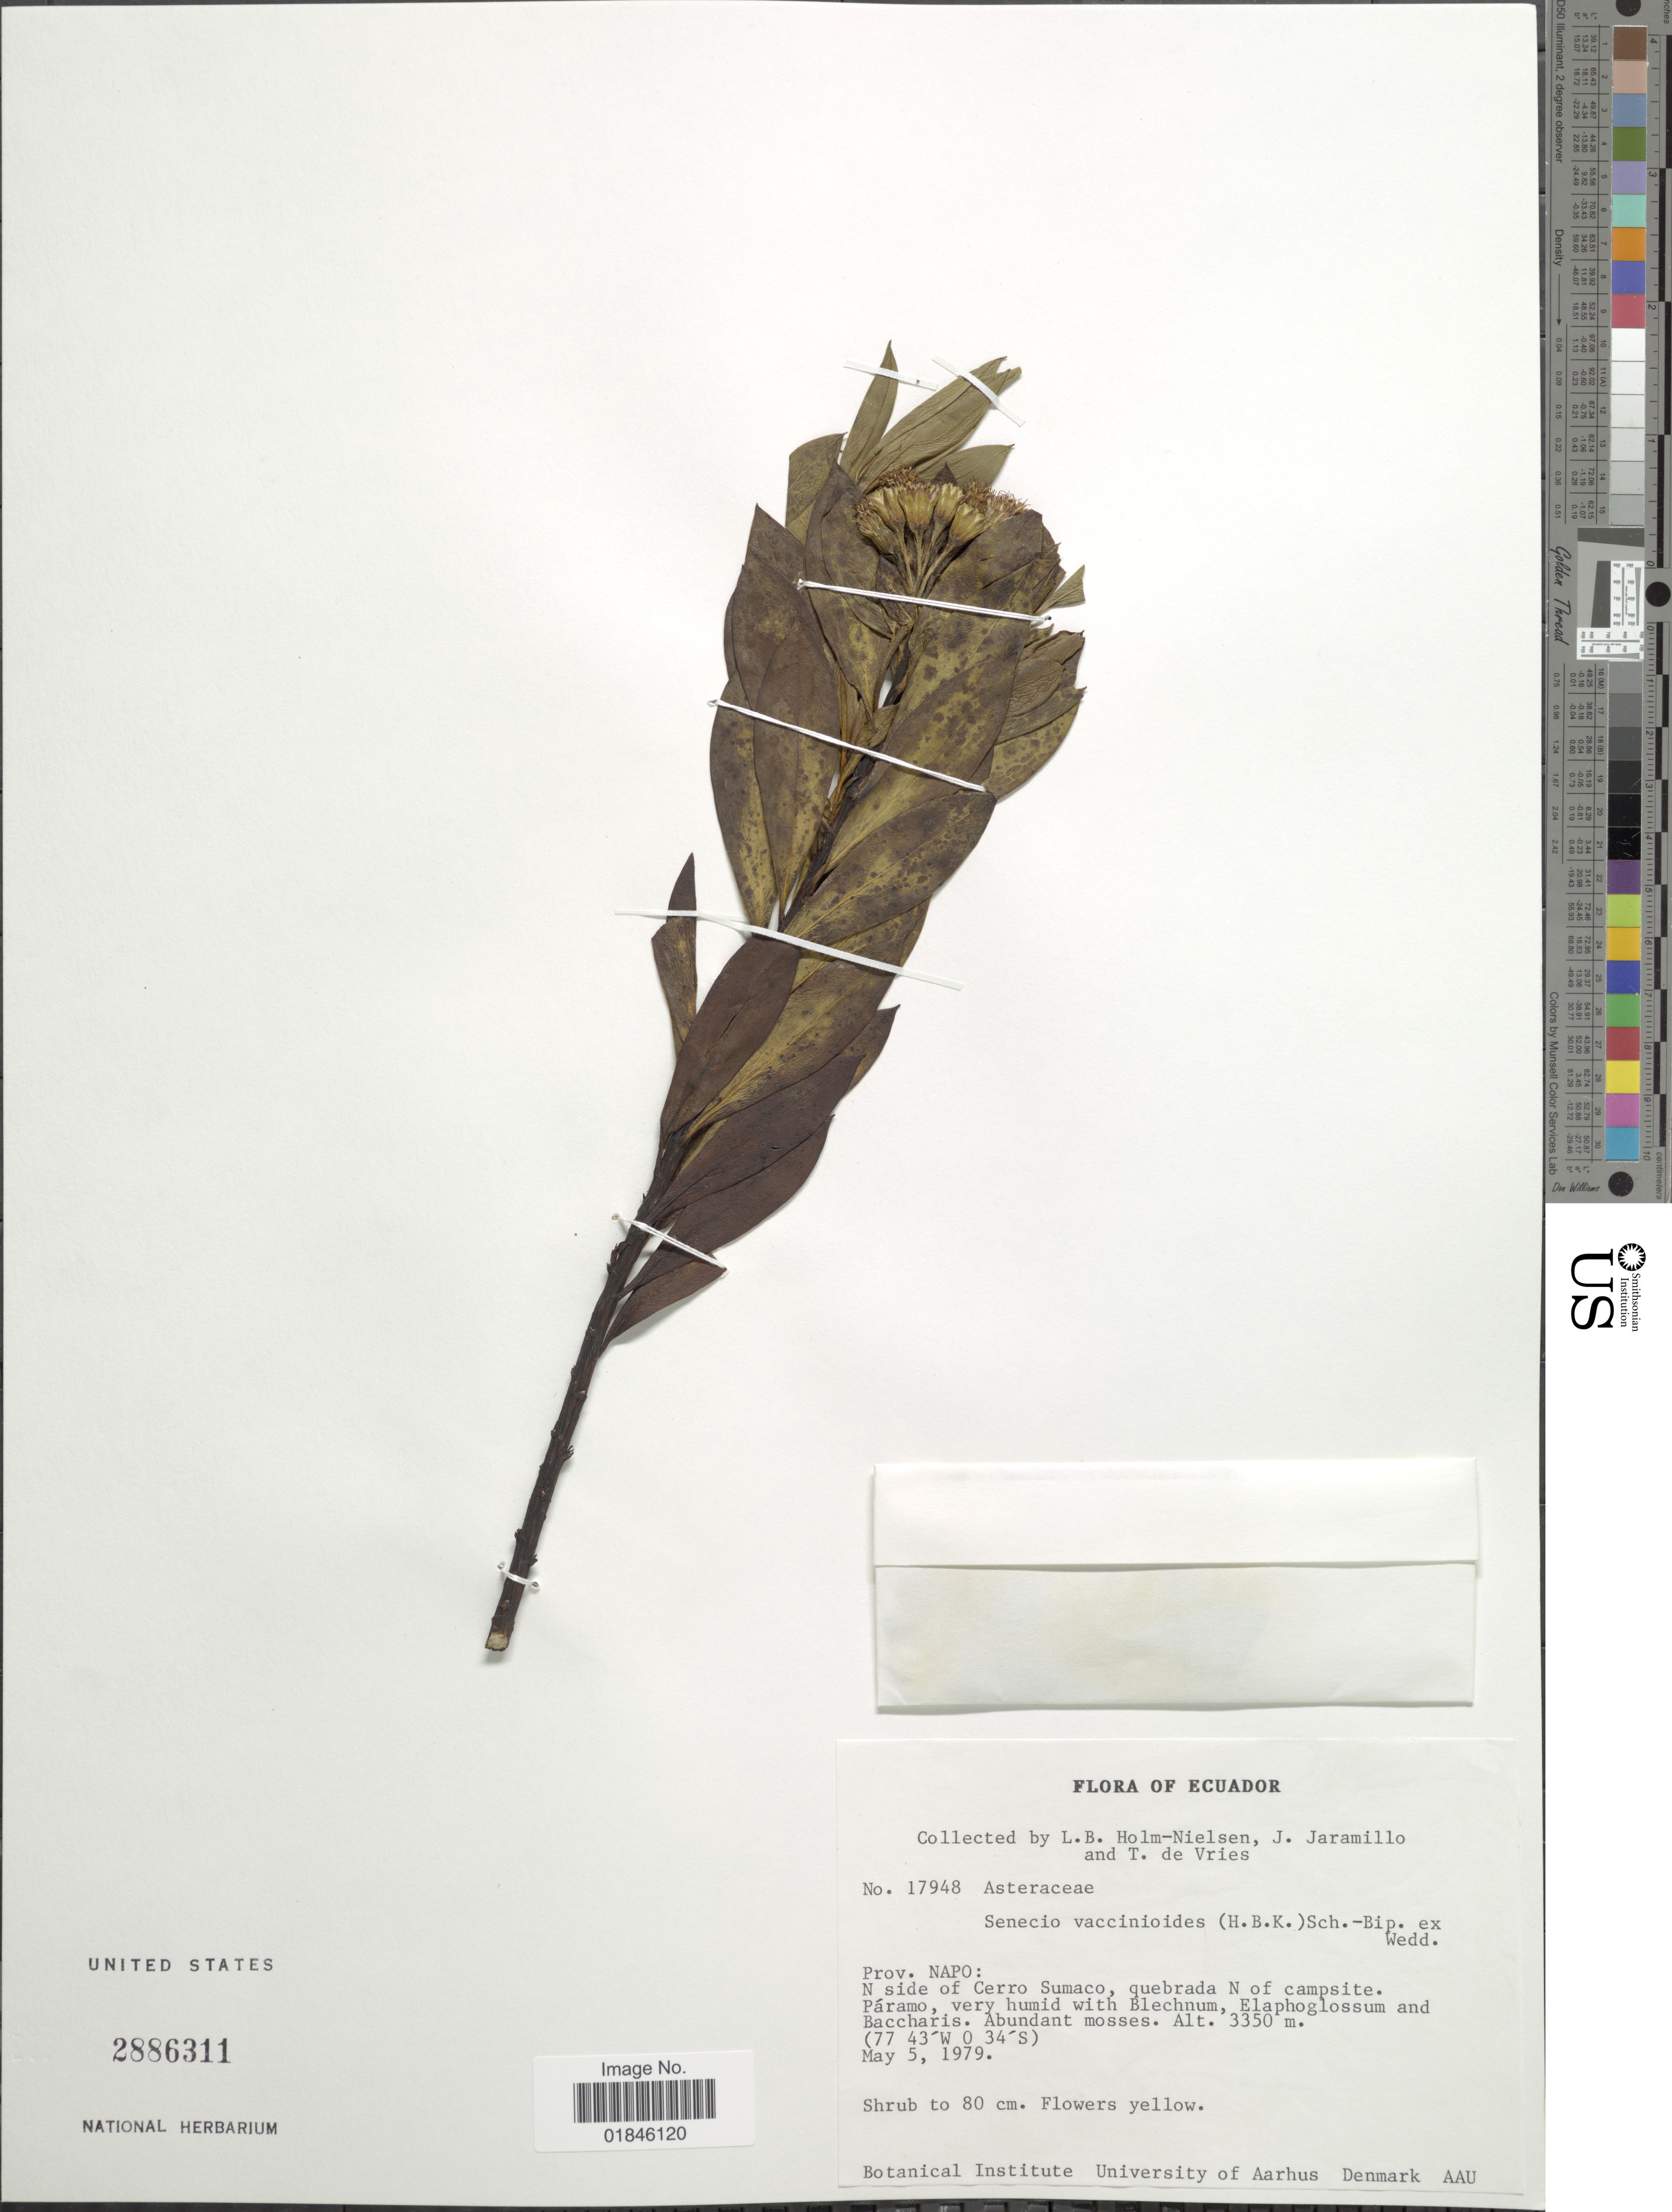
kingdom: Plantae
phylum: Tracheophyta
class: Magnoliopsida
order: Asterales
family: Asteraceae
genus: Pentacalia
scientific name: Pentacalia vaccinioides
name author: (Kunth) Cuatrec.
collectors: L. B. Holm-Nielsen, J. Jaramillo & T. de Vries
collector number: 17948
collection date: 1979-05-05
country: Ecuador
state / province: Napo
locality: Prov. Napo: N side of Cerro Sumaco, quebrada N of campsite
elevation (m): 3350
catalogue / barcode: US 2886311